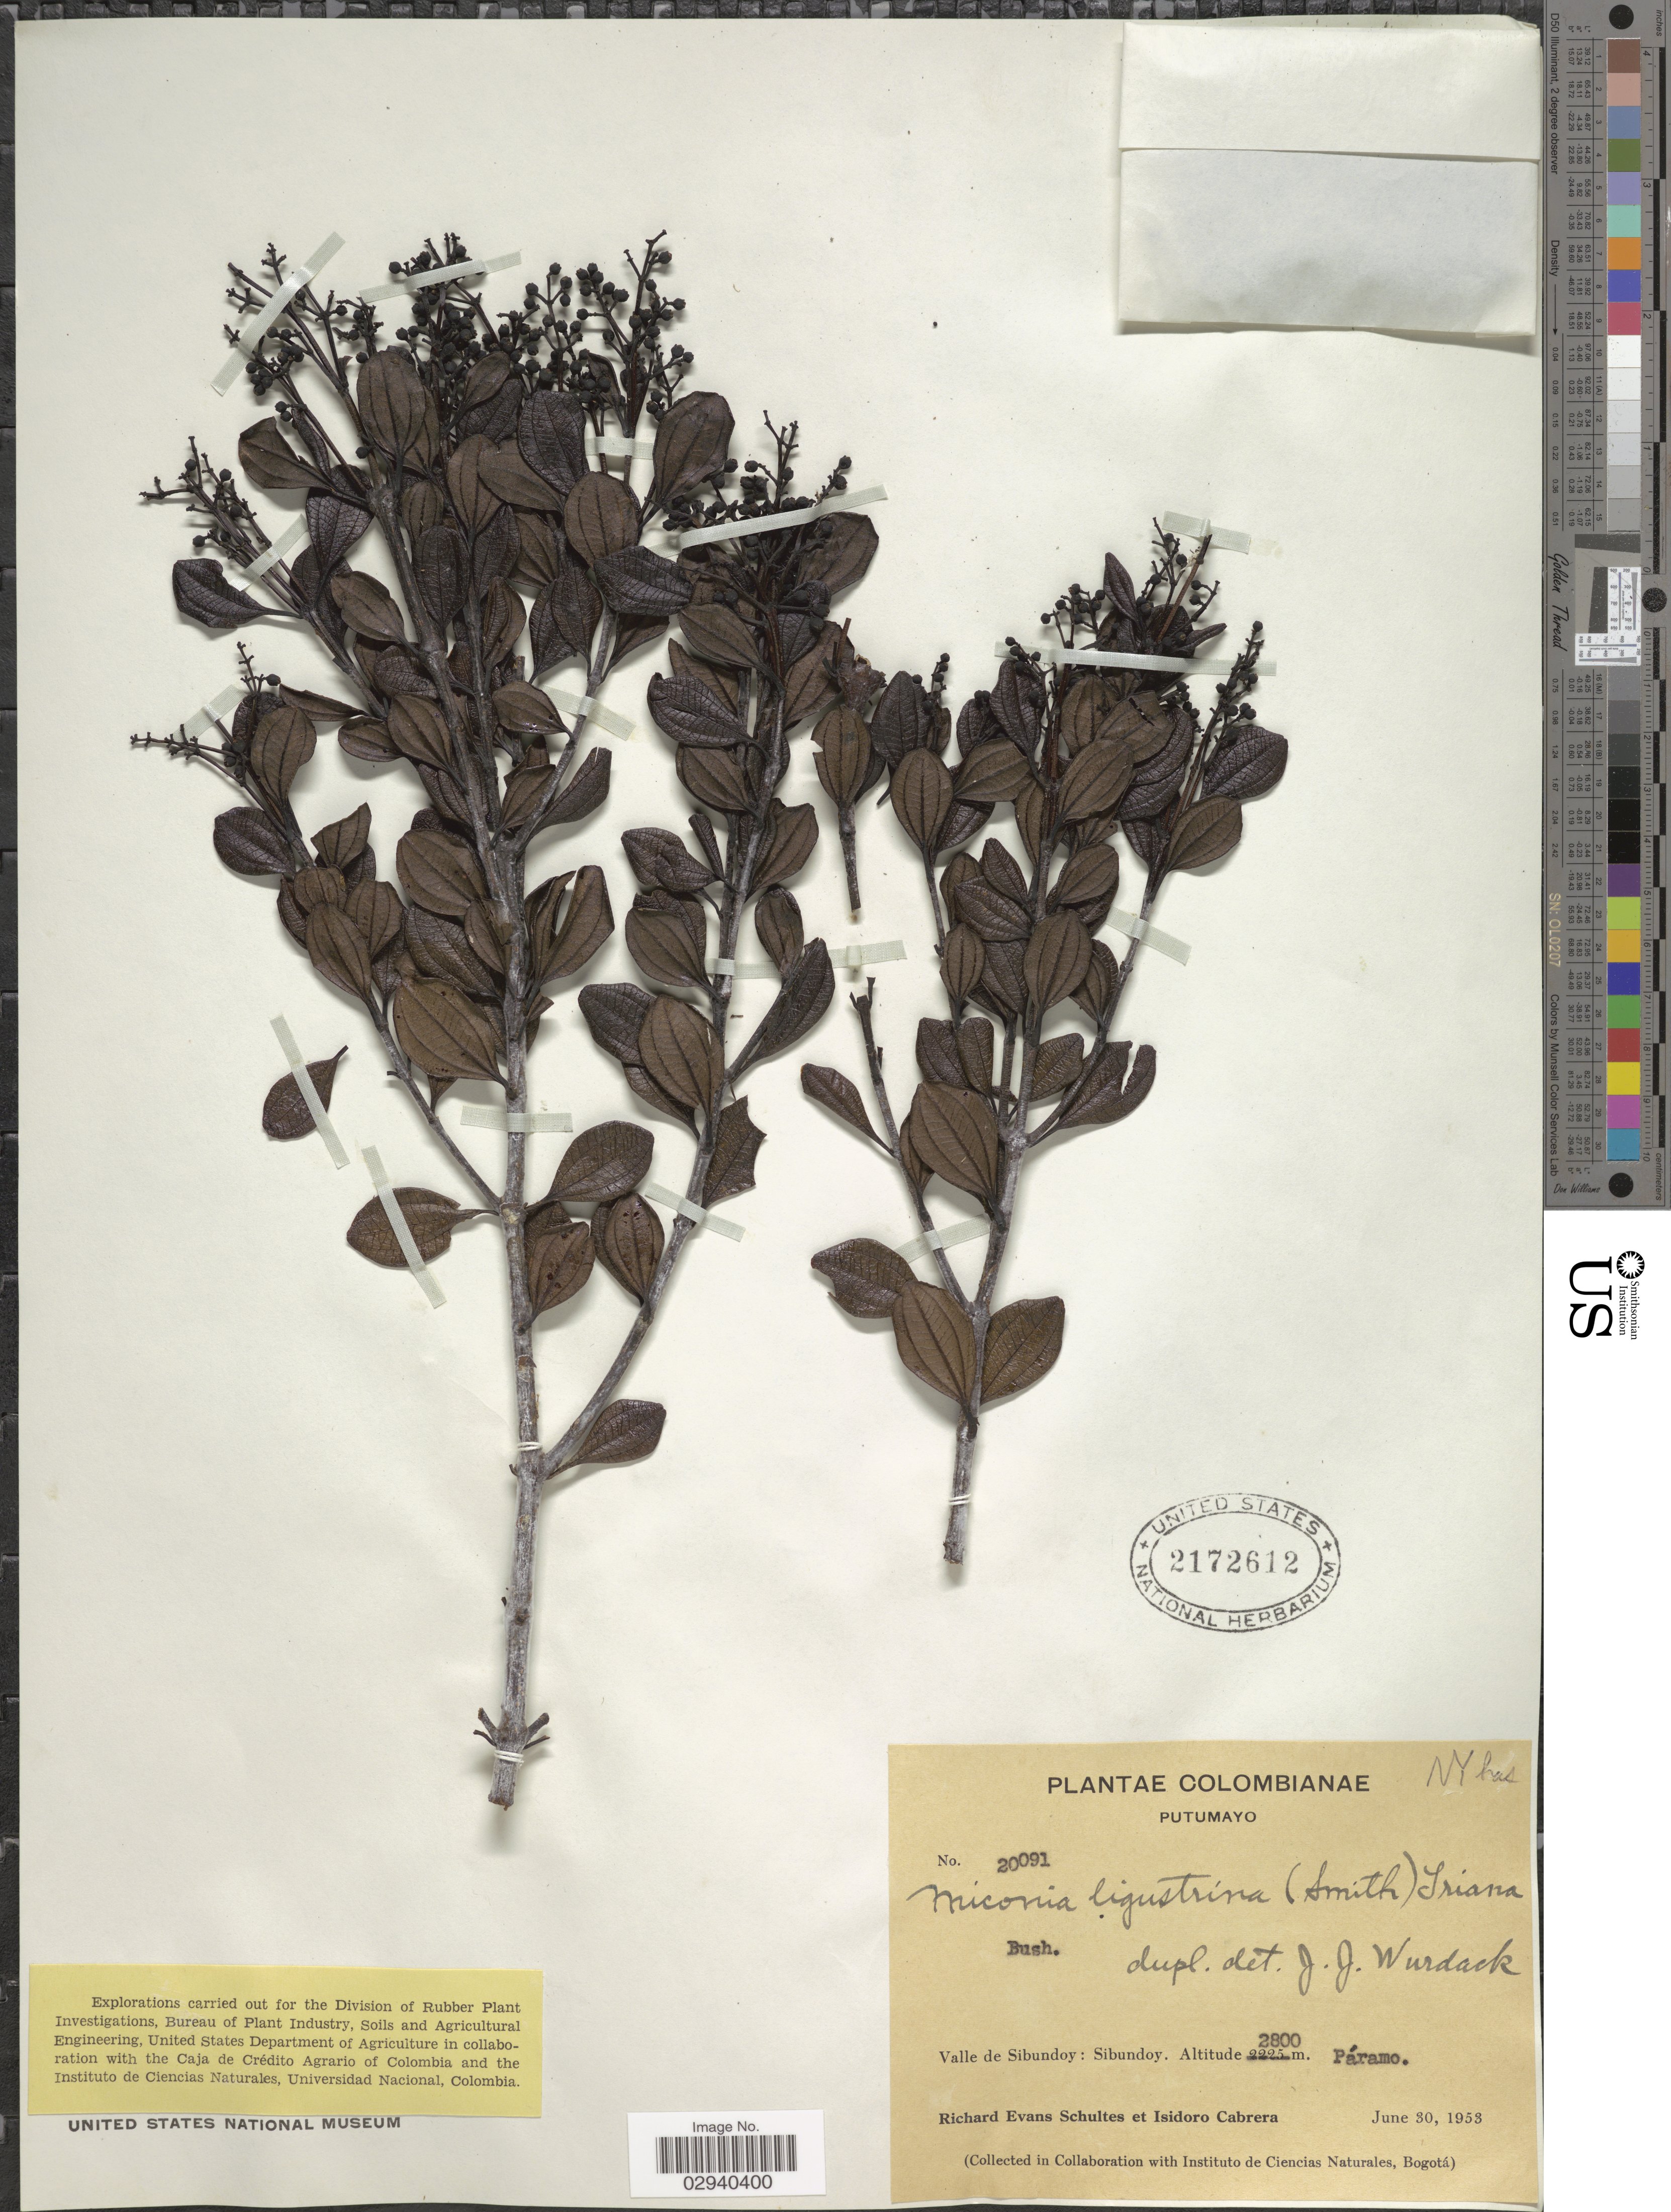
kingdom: Plantae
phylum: Tracheophyta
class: Magnoliopsida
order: Myrtales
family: Melastomataceae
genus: Miconia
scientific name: Miconia ligustrina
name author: (Sw.) Triana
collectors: R. E. Schultes & I. Cabrera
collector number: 20091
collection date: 1953-06-30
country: Colombia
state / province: Putumayo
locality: Valle de Sibundoy: Sibundoy.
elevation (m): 2800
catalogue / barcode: US 2172612